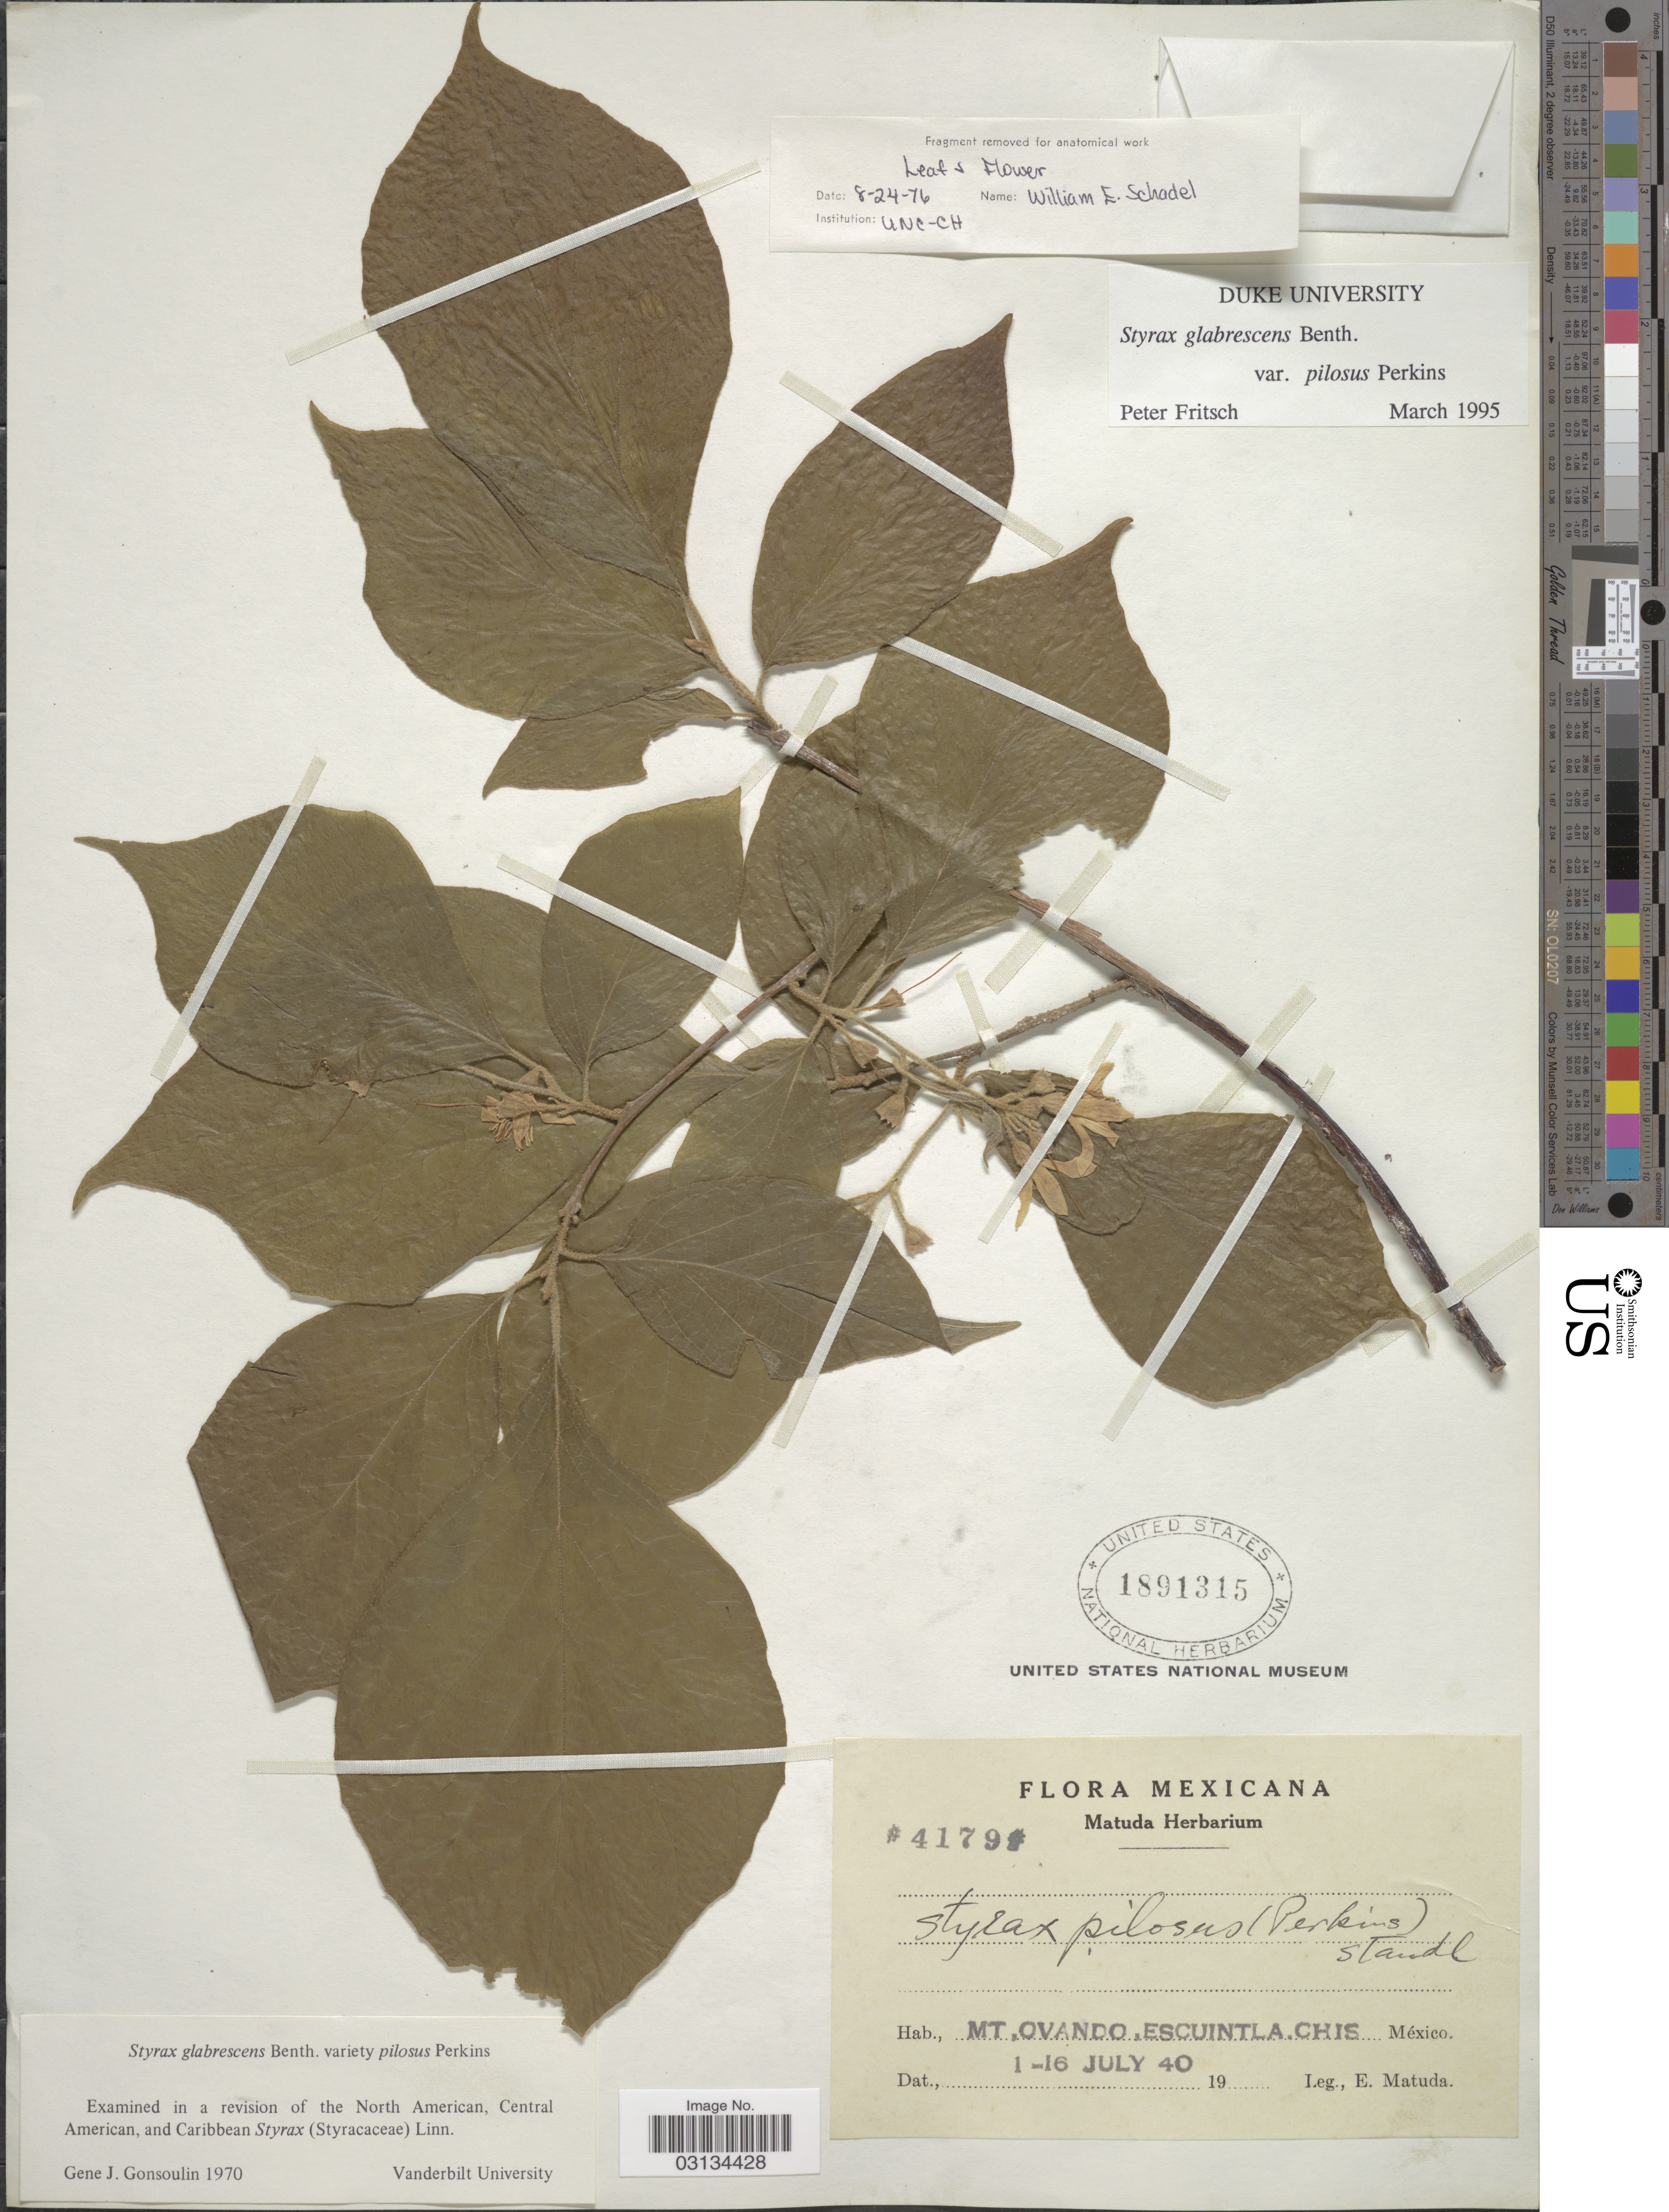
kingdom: Plantae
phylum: Tracheophyta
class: Magnoliopsida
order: Ericales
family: Styracaceae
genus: Styrax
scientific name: Styrax glabrescens var. pilosus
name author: Perkins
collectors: E. Matuda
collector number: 4179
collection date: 1940-07-01/1940-07-16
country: Mexico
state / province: Chiapas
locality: Mt. Ovando, Escuintla.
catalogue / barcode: US 1891315